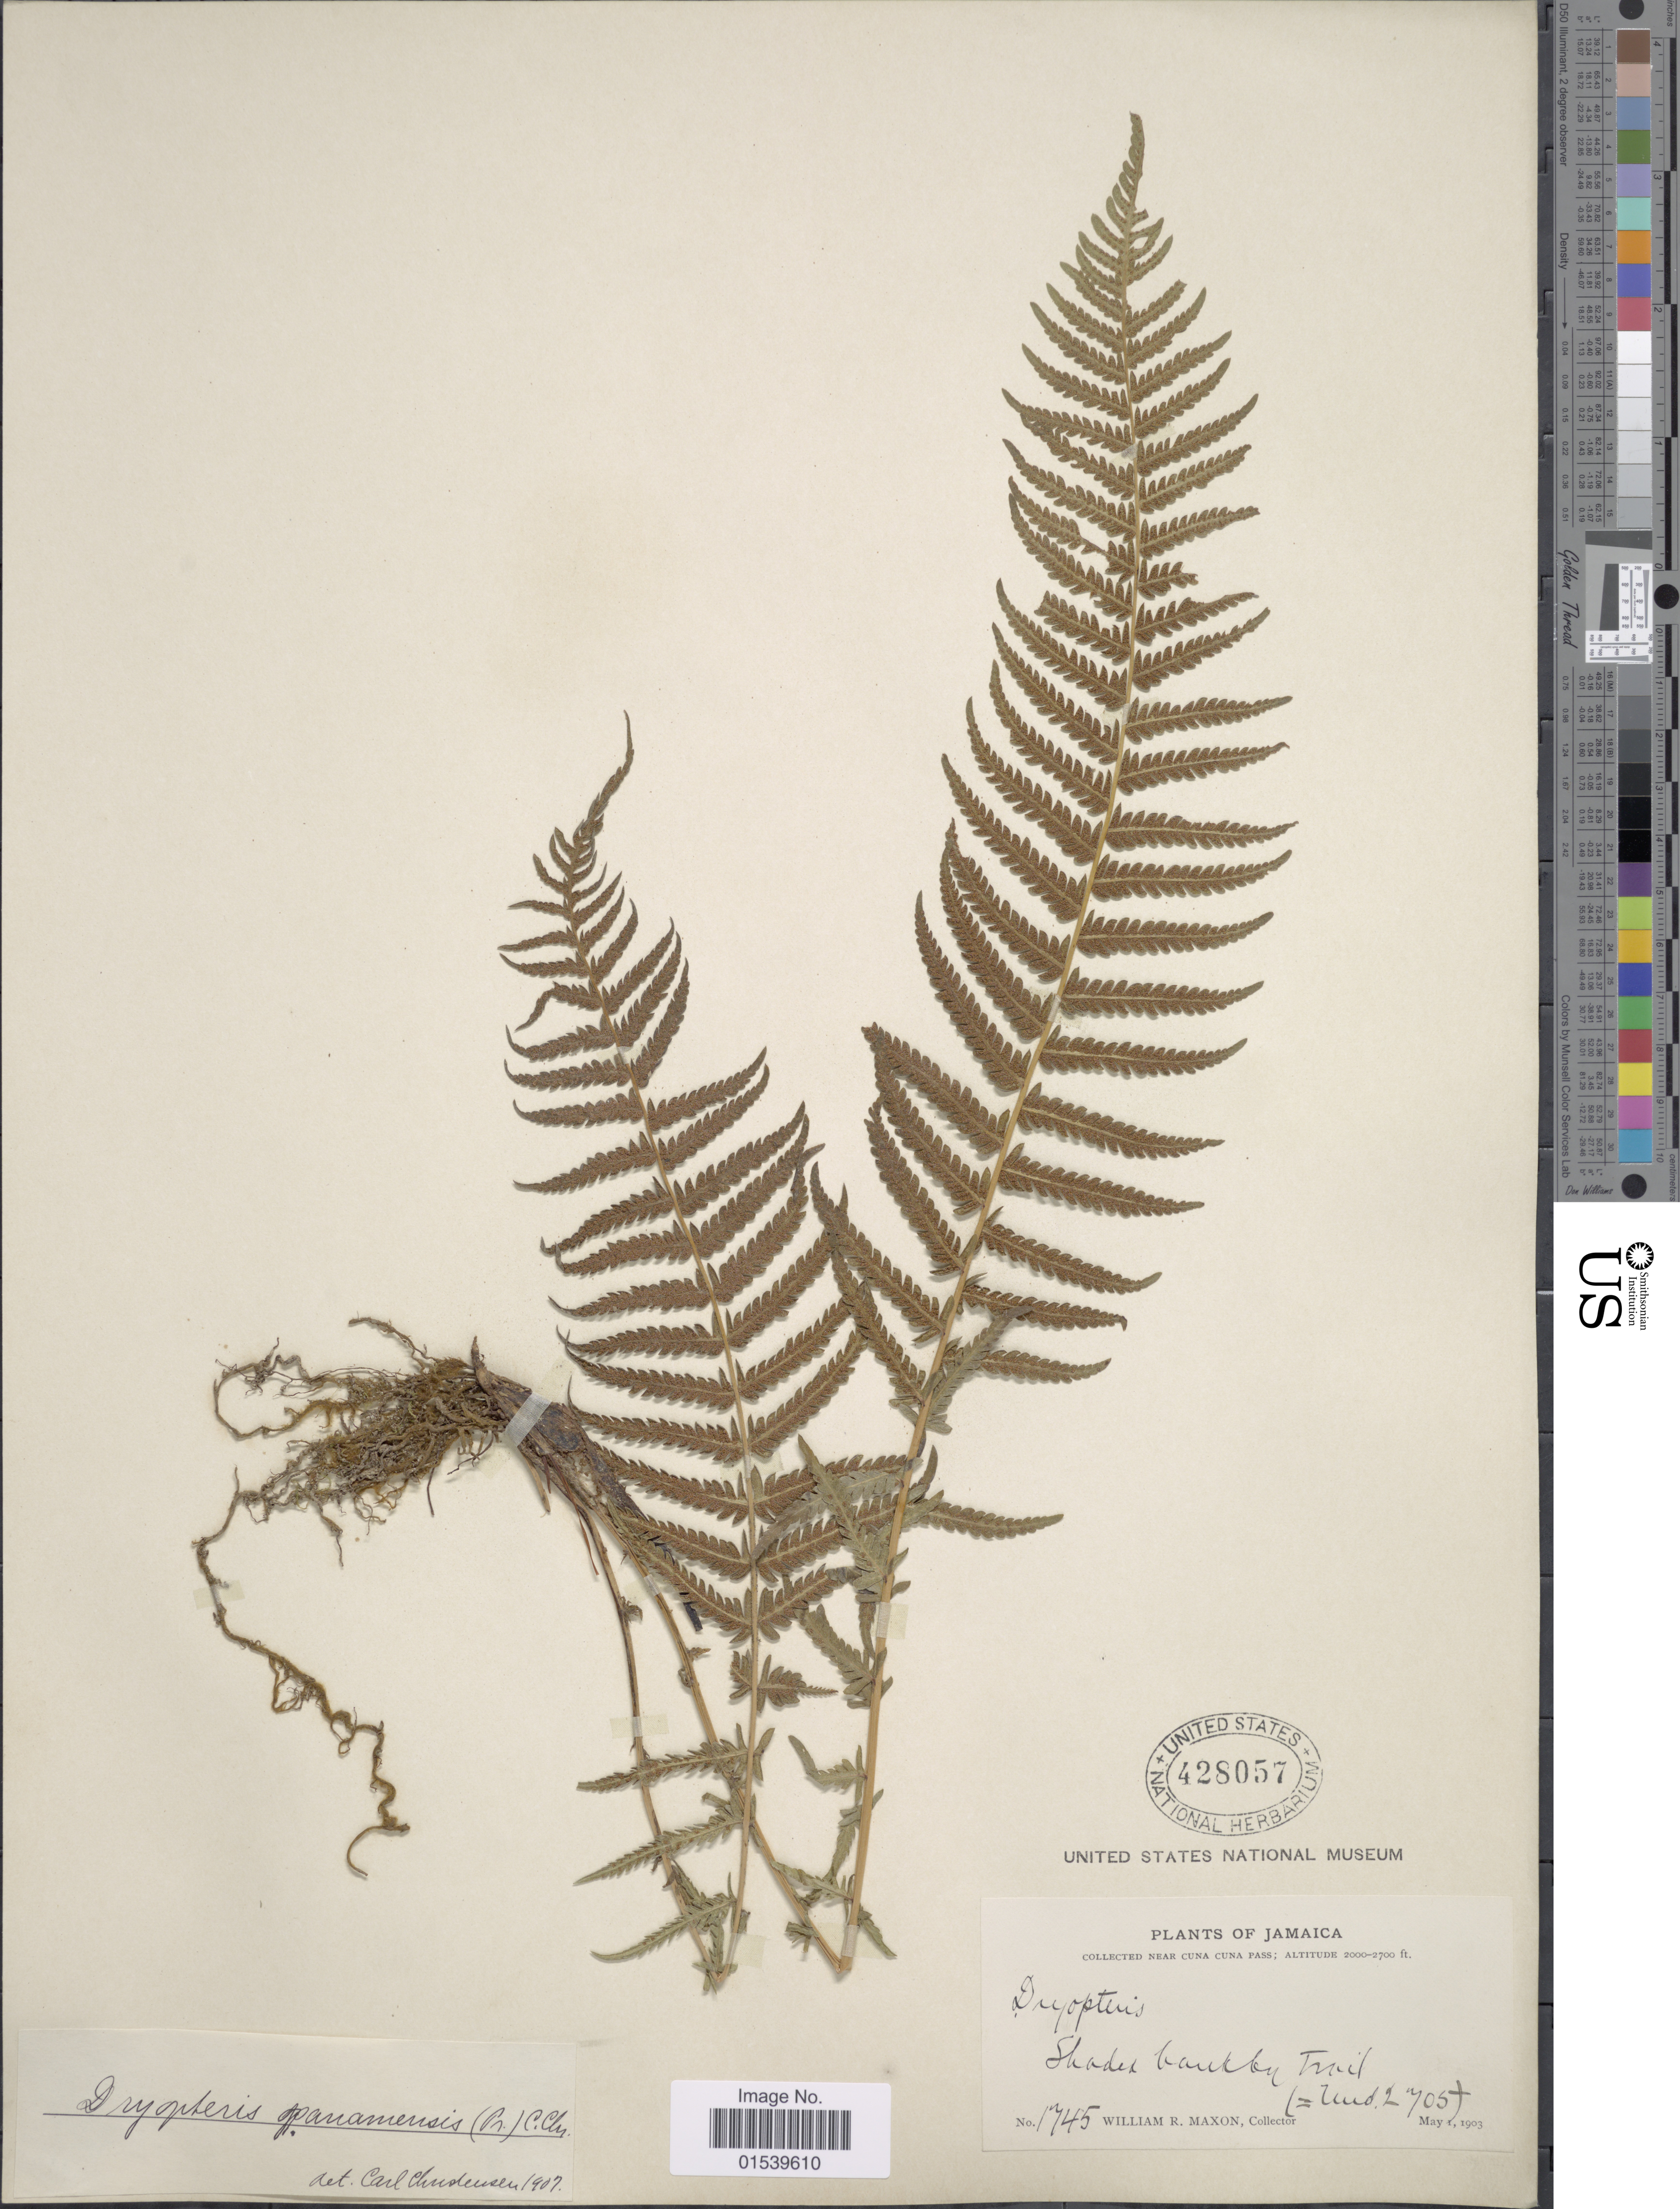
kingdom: Plantae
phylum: Tracheophyta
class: Polypodiopsida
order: Polypodiales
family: Thelypteridaceae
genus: Amauropelta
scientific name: Amauropelta resinifera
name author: (Desv.) Pic. Serm.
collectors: W. R. Maxon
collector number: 1745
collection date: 1903-05-01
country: Jamaica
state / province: Saint Thomas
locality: Near Cuna Cuna Pass, shaded bank by trail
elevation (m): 610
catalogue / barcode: US 428057